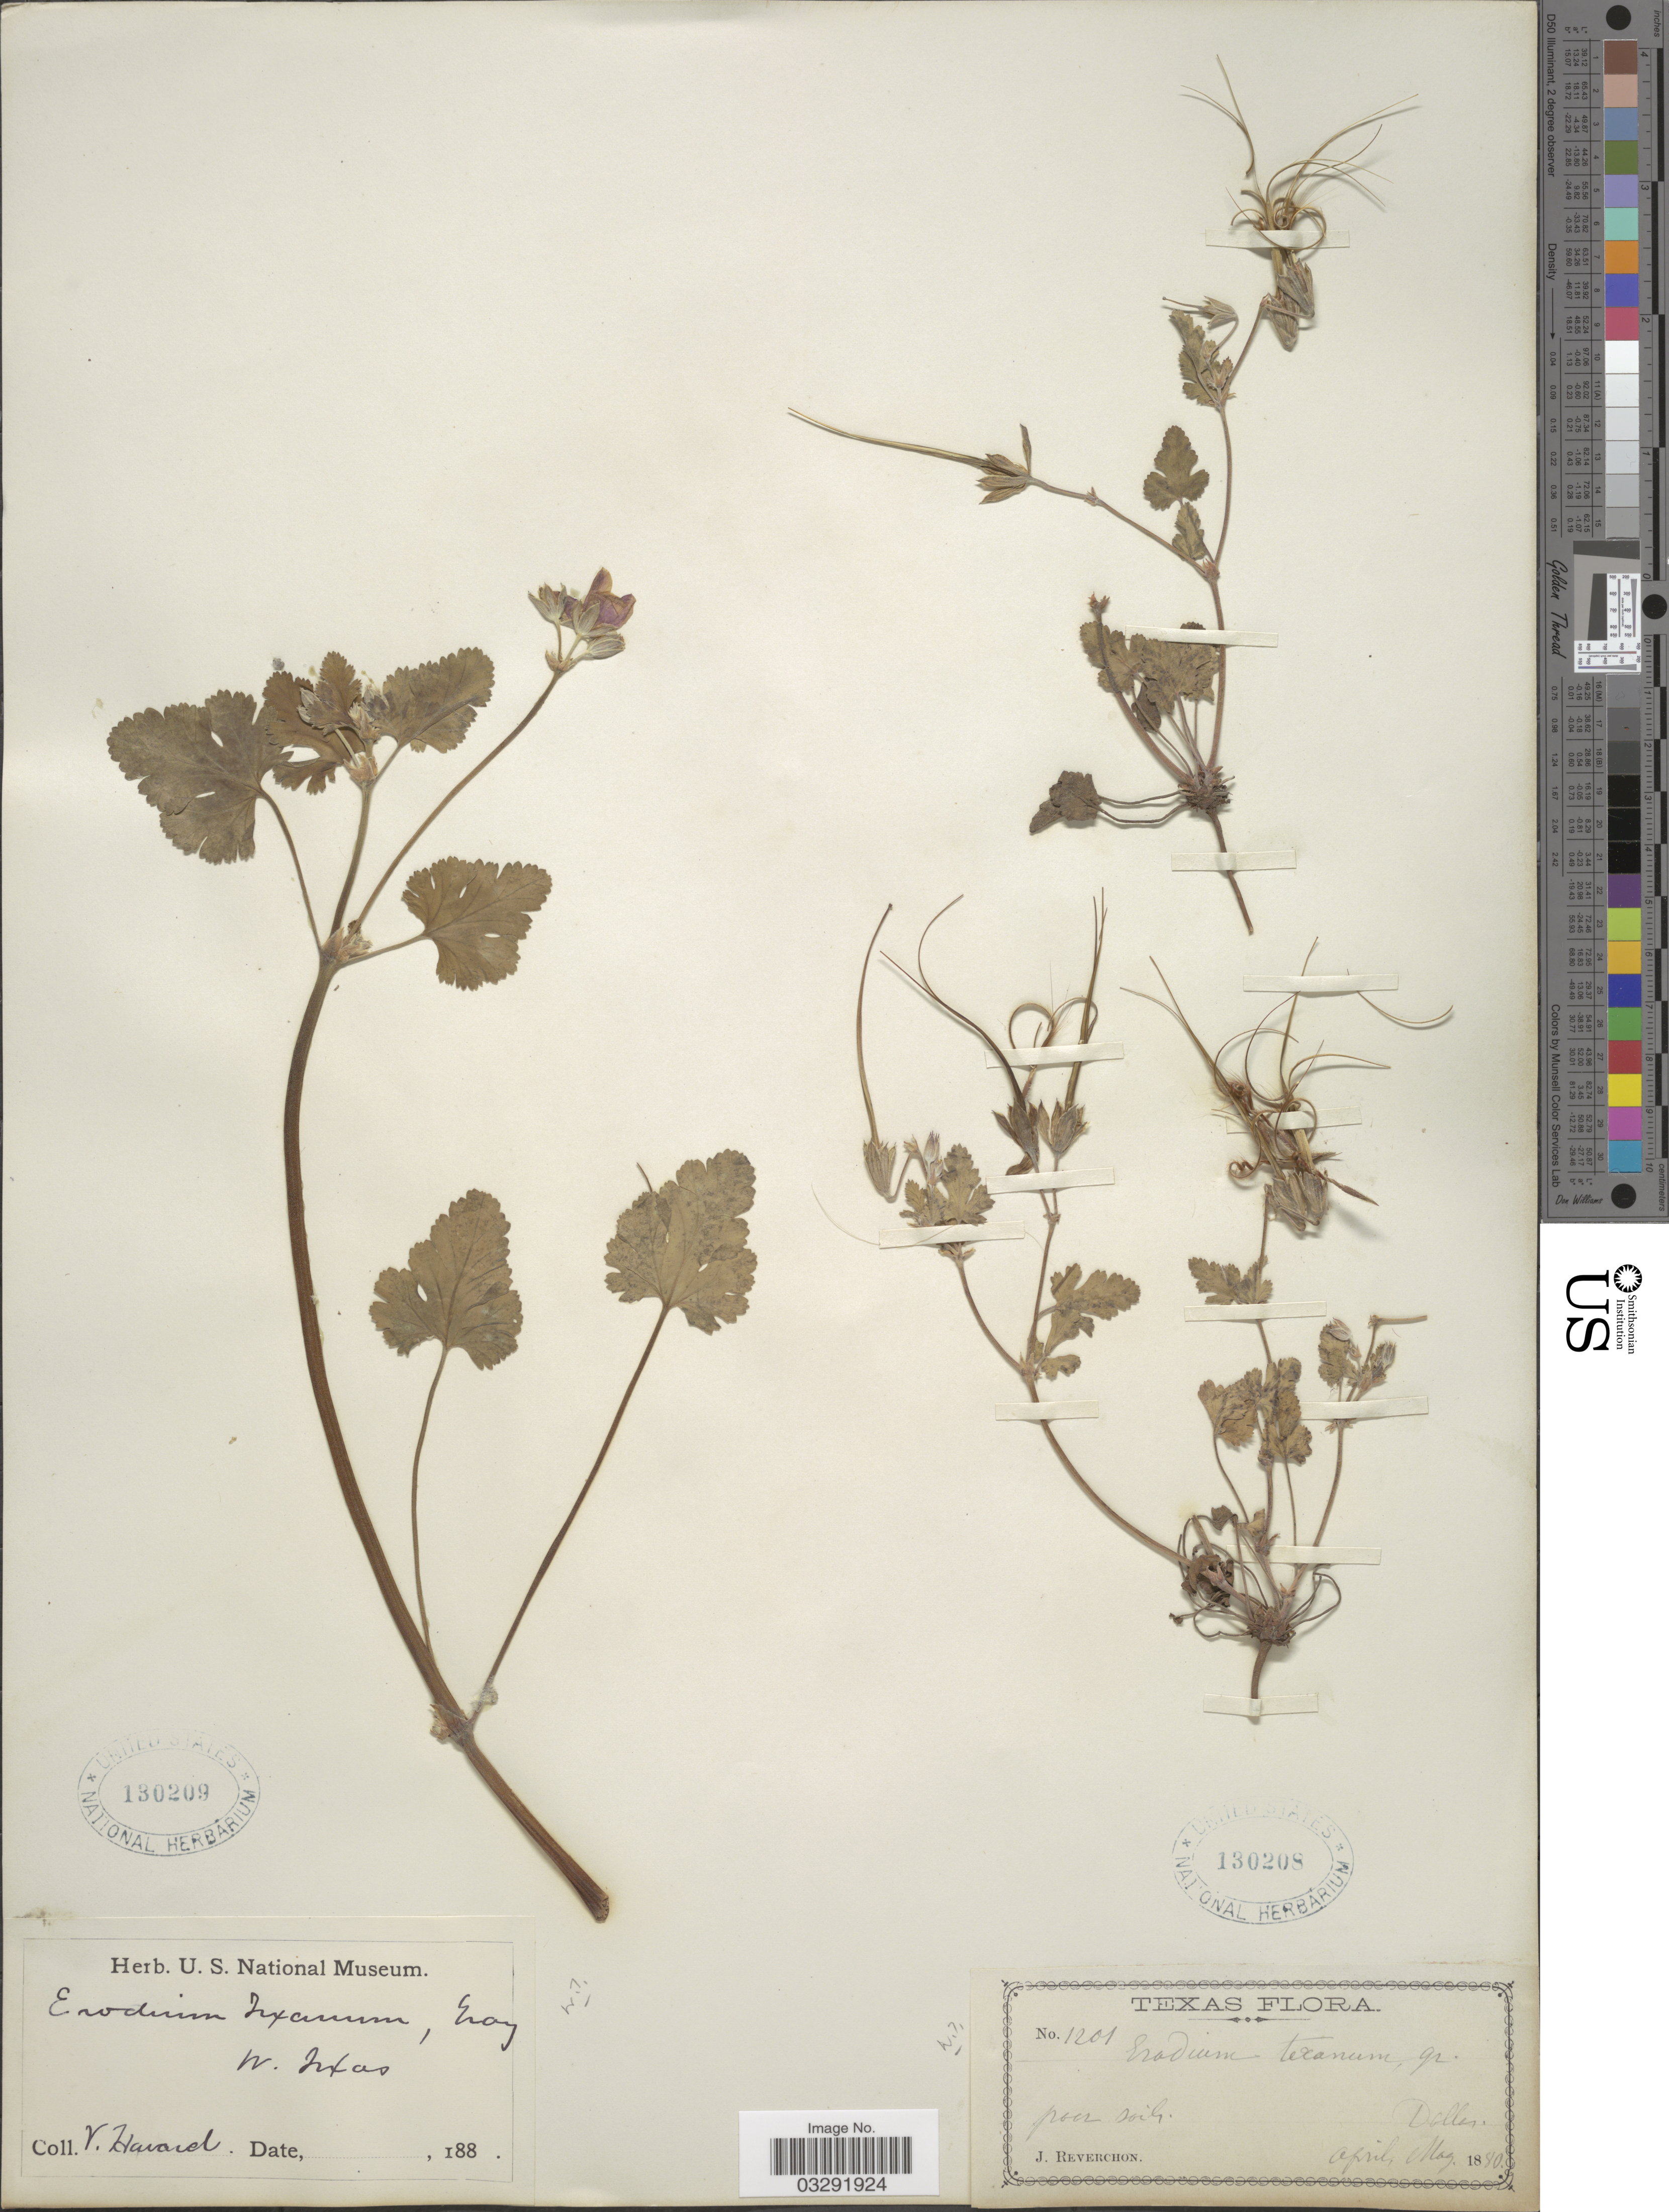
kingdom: Plantae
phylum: Tracheophyta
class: Magnoliopsida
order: Geraniales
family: Geraniaceae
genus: Erodium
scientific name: Erodium texanum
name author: A. Gray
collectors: V. Havard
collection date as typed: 188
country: United States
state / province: Texas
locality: W. Texas.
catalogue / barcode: US 130209